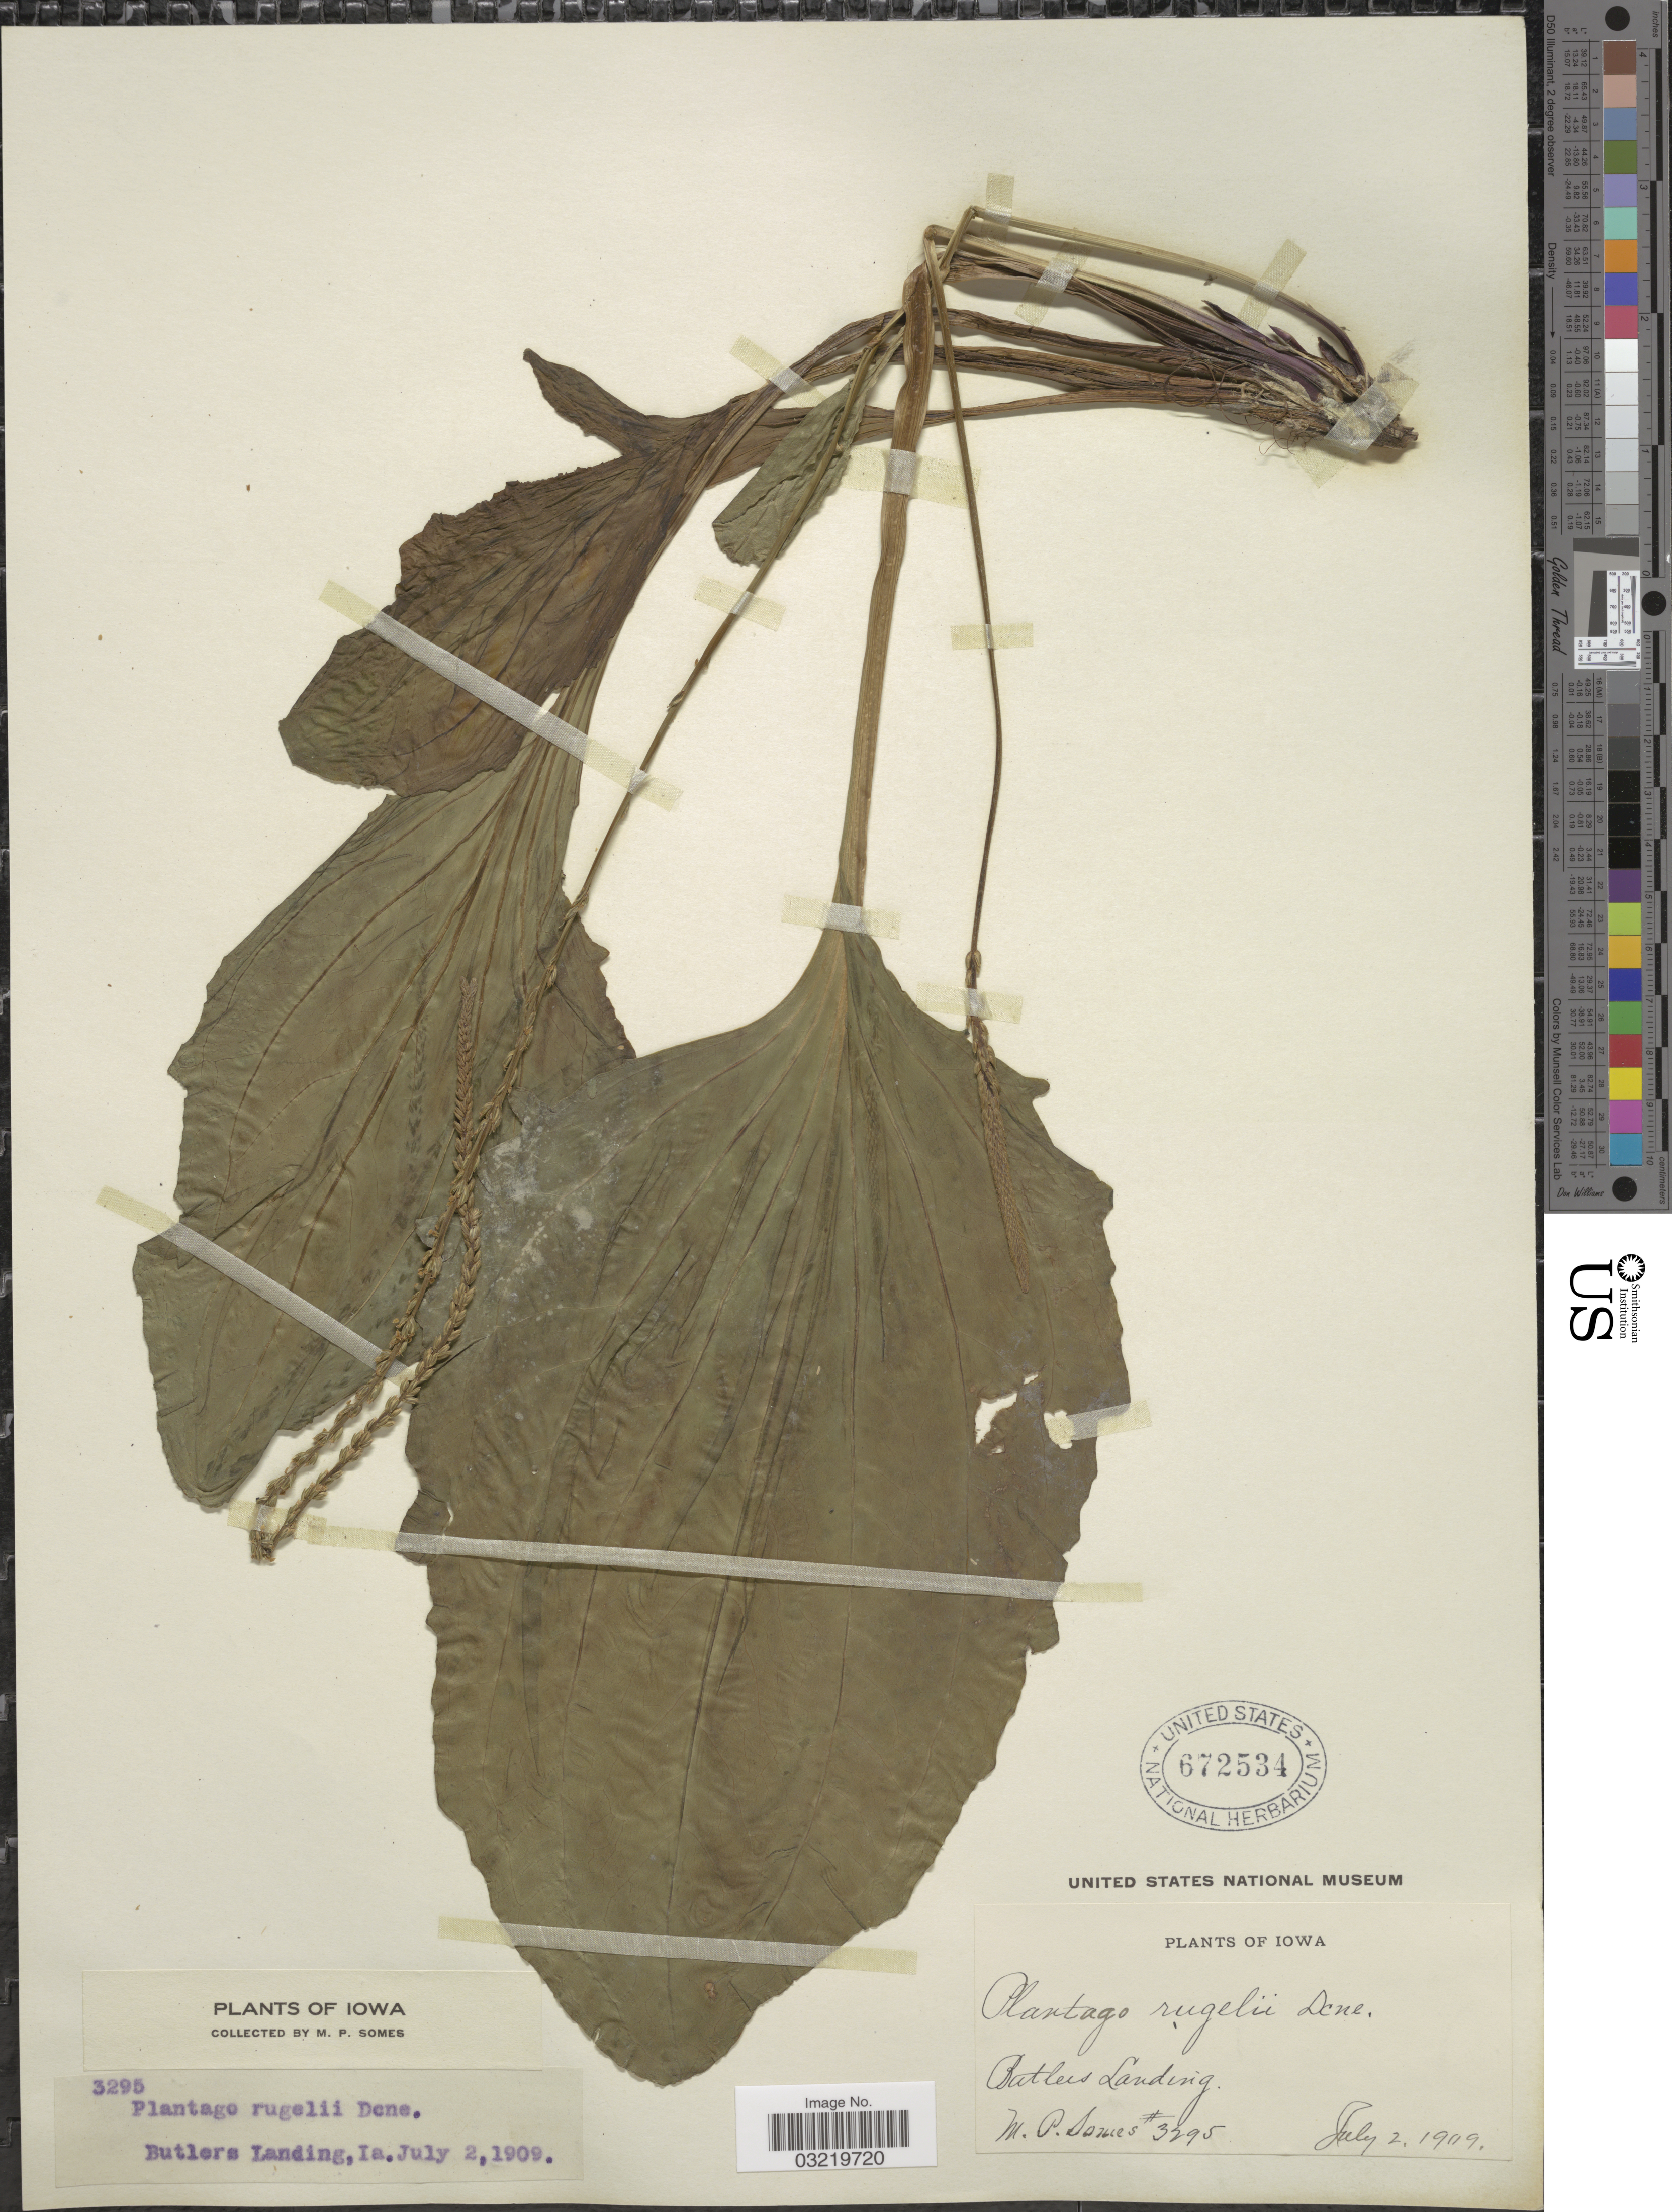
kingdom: Plantae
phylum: Tracheophyta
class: Magnoliopsida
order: Lamiales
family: Plantaginaceae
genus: Plantago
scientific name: Plantago rugelii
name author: Decne.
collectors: M. Somes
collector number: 3295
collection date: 1909-07-02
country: United States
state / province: Iowa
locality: Butlers Landing.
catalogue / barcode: US 672534